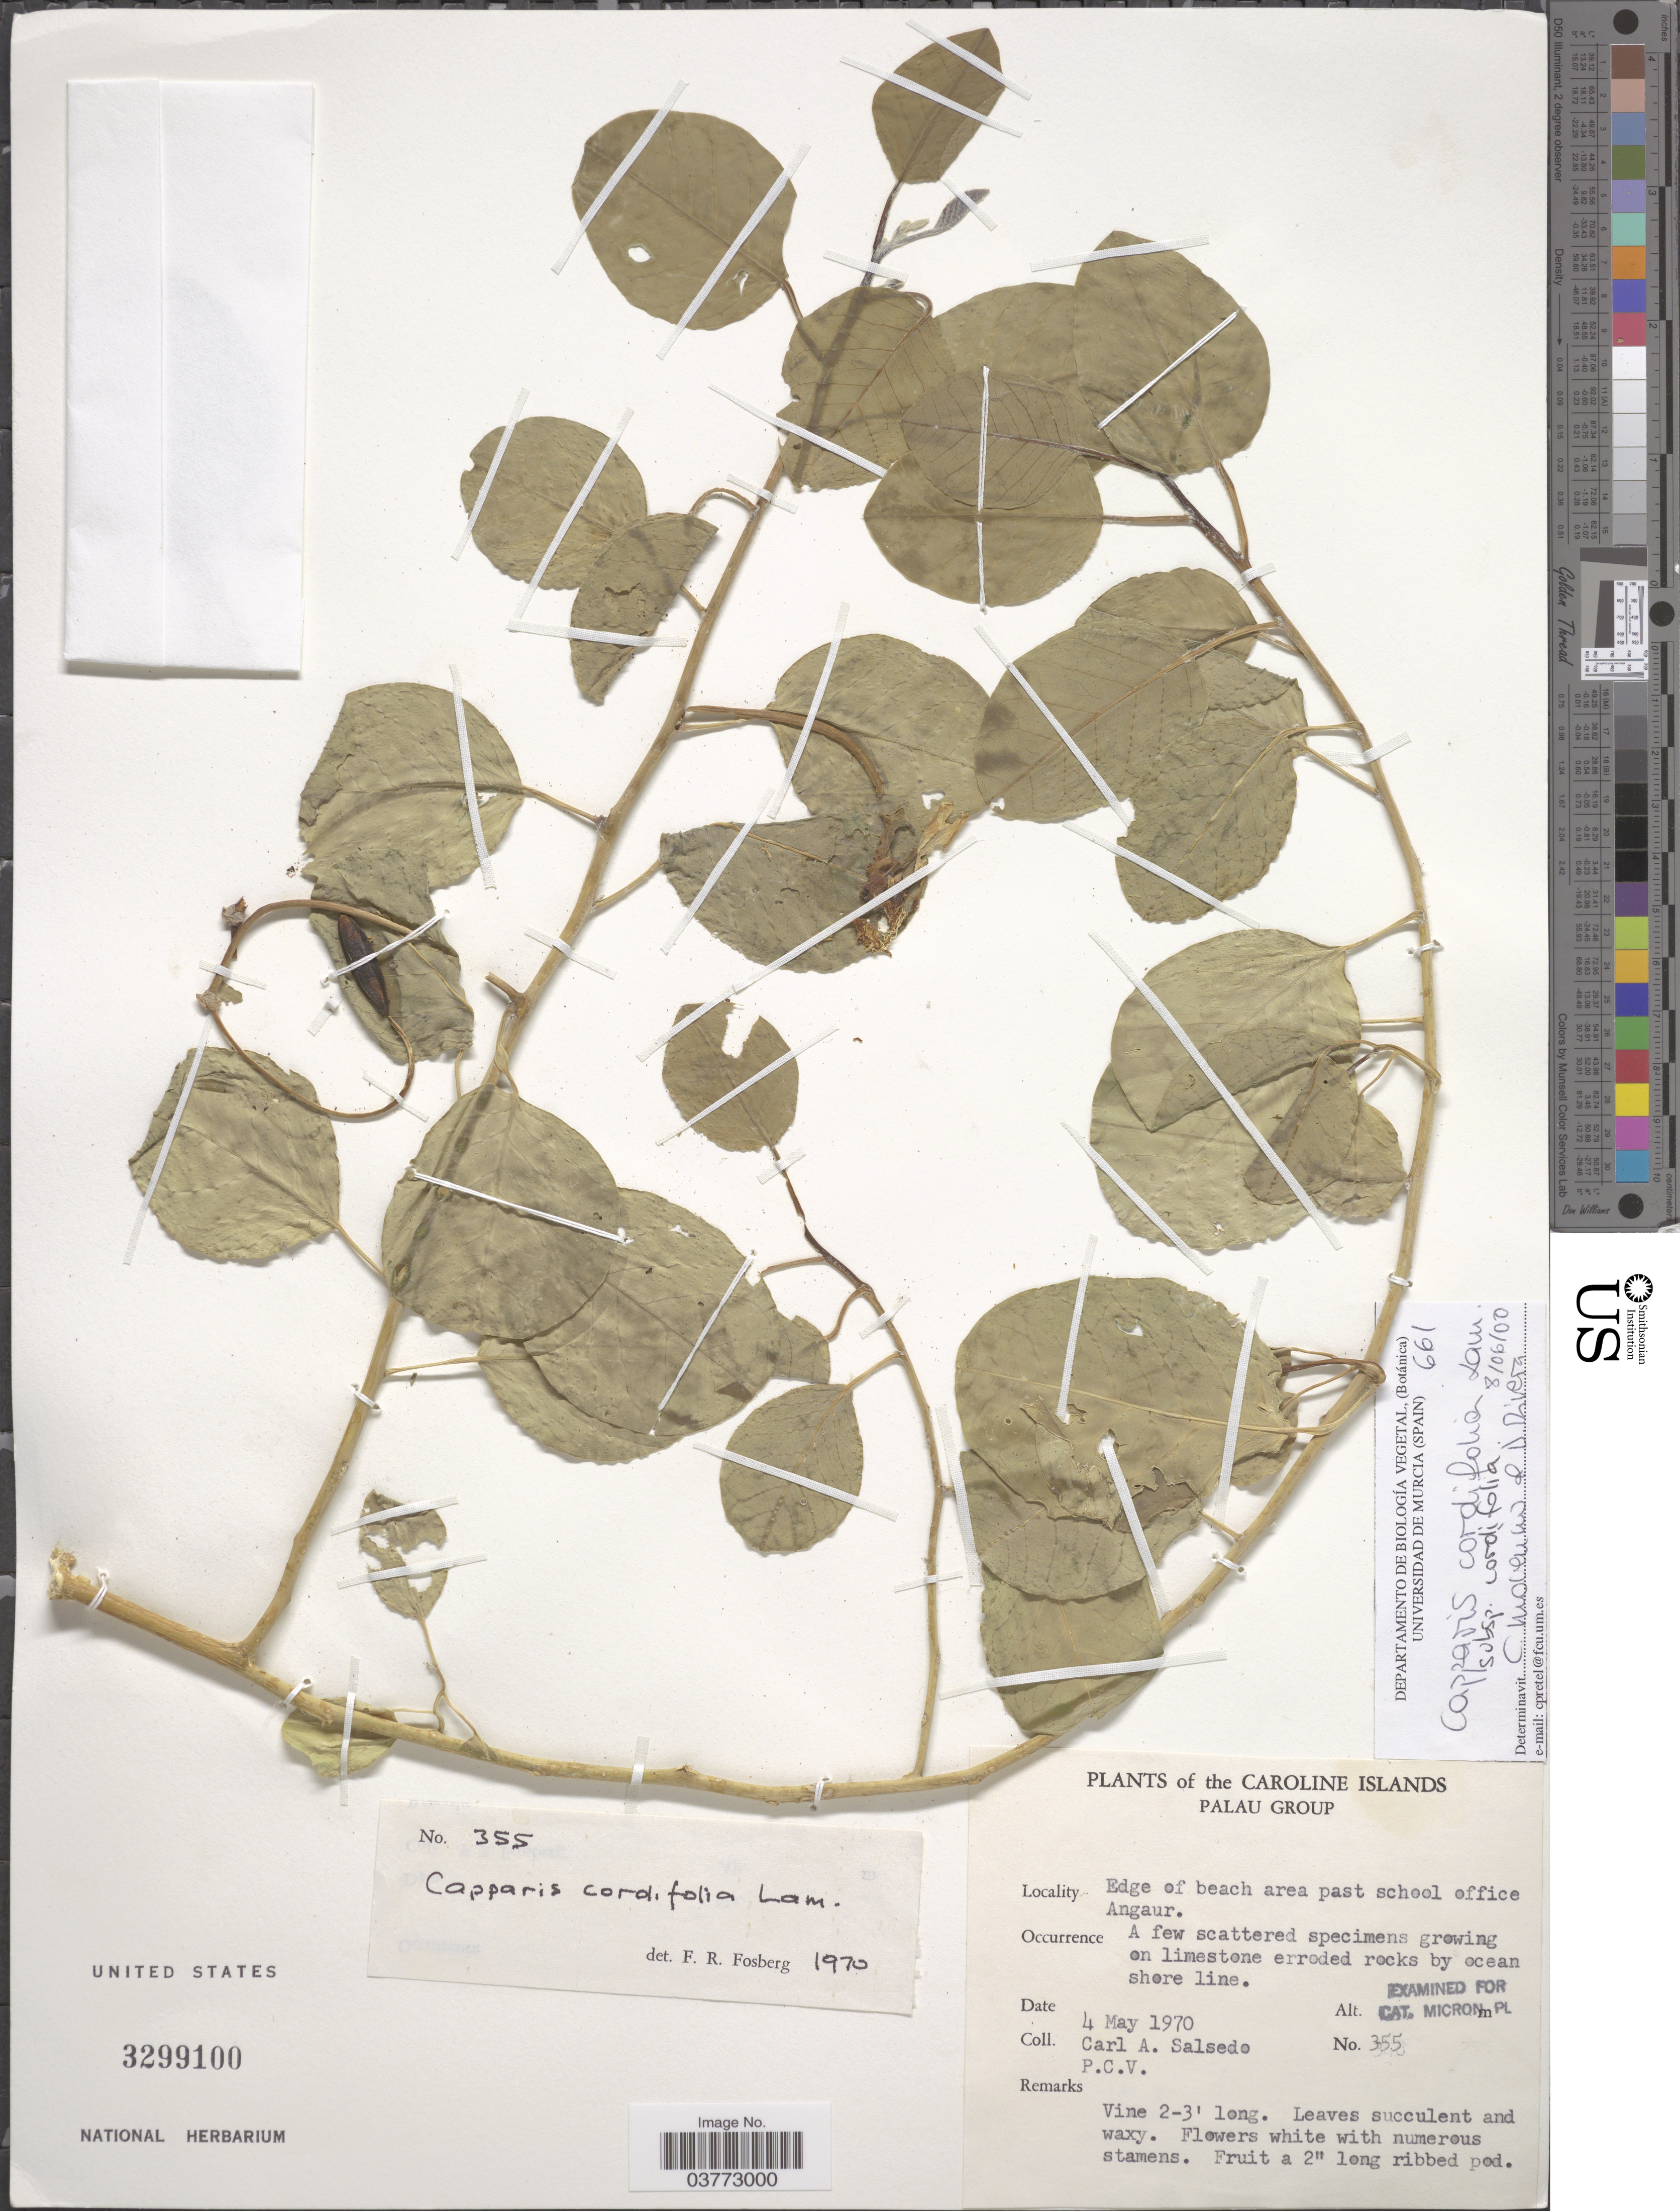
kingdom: Plantae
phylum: Tracheophyta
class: Magnoliopsida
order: Brassicales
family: Capparaceae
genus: Capparis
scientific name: Capparis spinosa subsp. cordifolia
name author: (Lam.) Fici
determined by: Wagner, W. L., (BOT), Smithsonian Institution - National Museum of Natural History (UNITED STATES)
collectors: C.A. Salsedo & P. C. V.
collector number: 355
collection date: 1970-05-04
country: Palau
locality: The Caroline Islands. Palau Group. Edge of beach area past school office Angaur.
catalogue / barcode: US 3299100